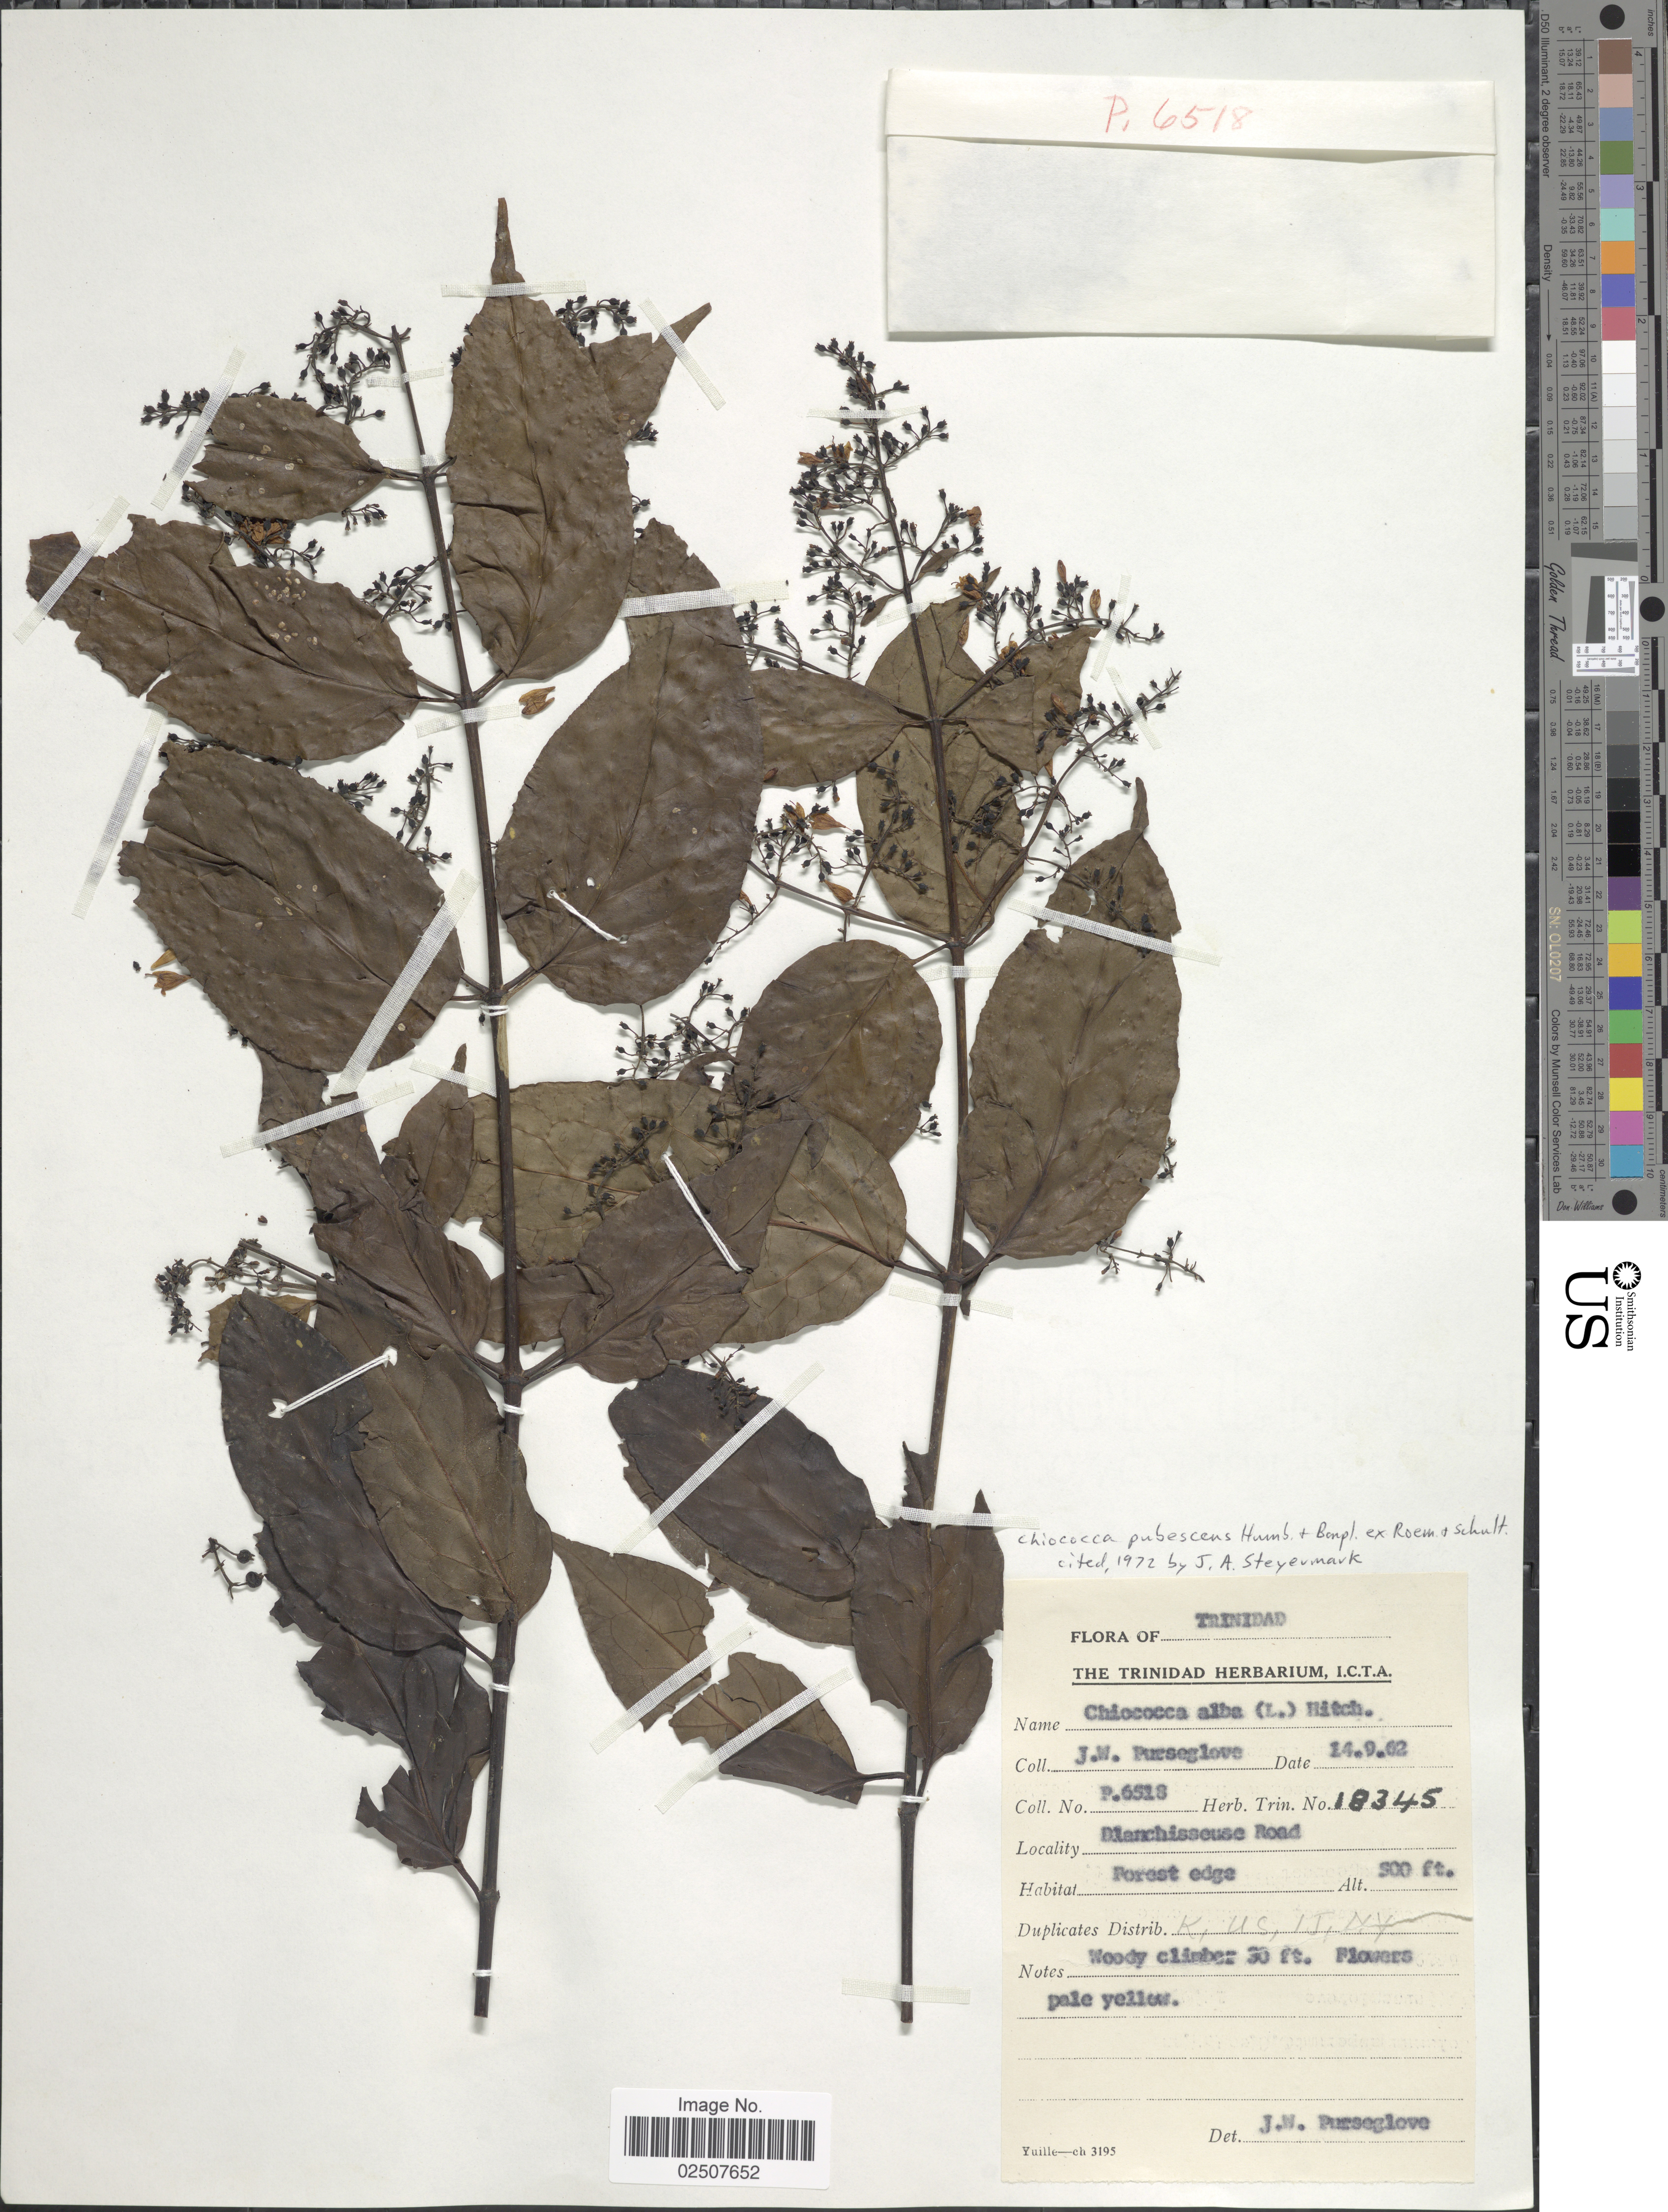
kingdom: Plantae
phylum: Tracheophyta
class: Magnoliopsida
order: Gentianales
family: Rubiaceae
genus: Chiococca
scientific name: Chiococca pubescens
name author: Humb. & Bonpl. ex Roem. & Schult.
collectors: J. Purseglove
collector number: P.6518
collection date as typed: Transcribed d/m/y: 14/9/62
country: Trinidad and Tobago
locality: Trinidad, Blanchisseuse Road, Forest edge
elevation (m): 274